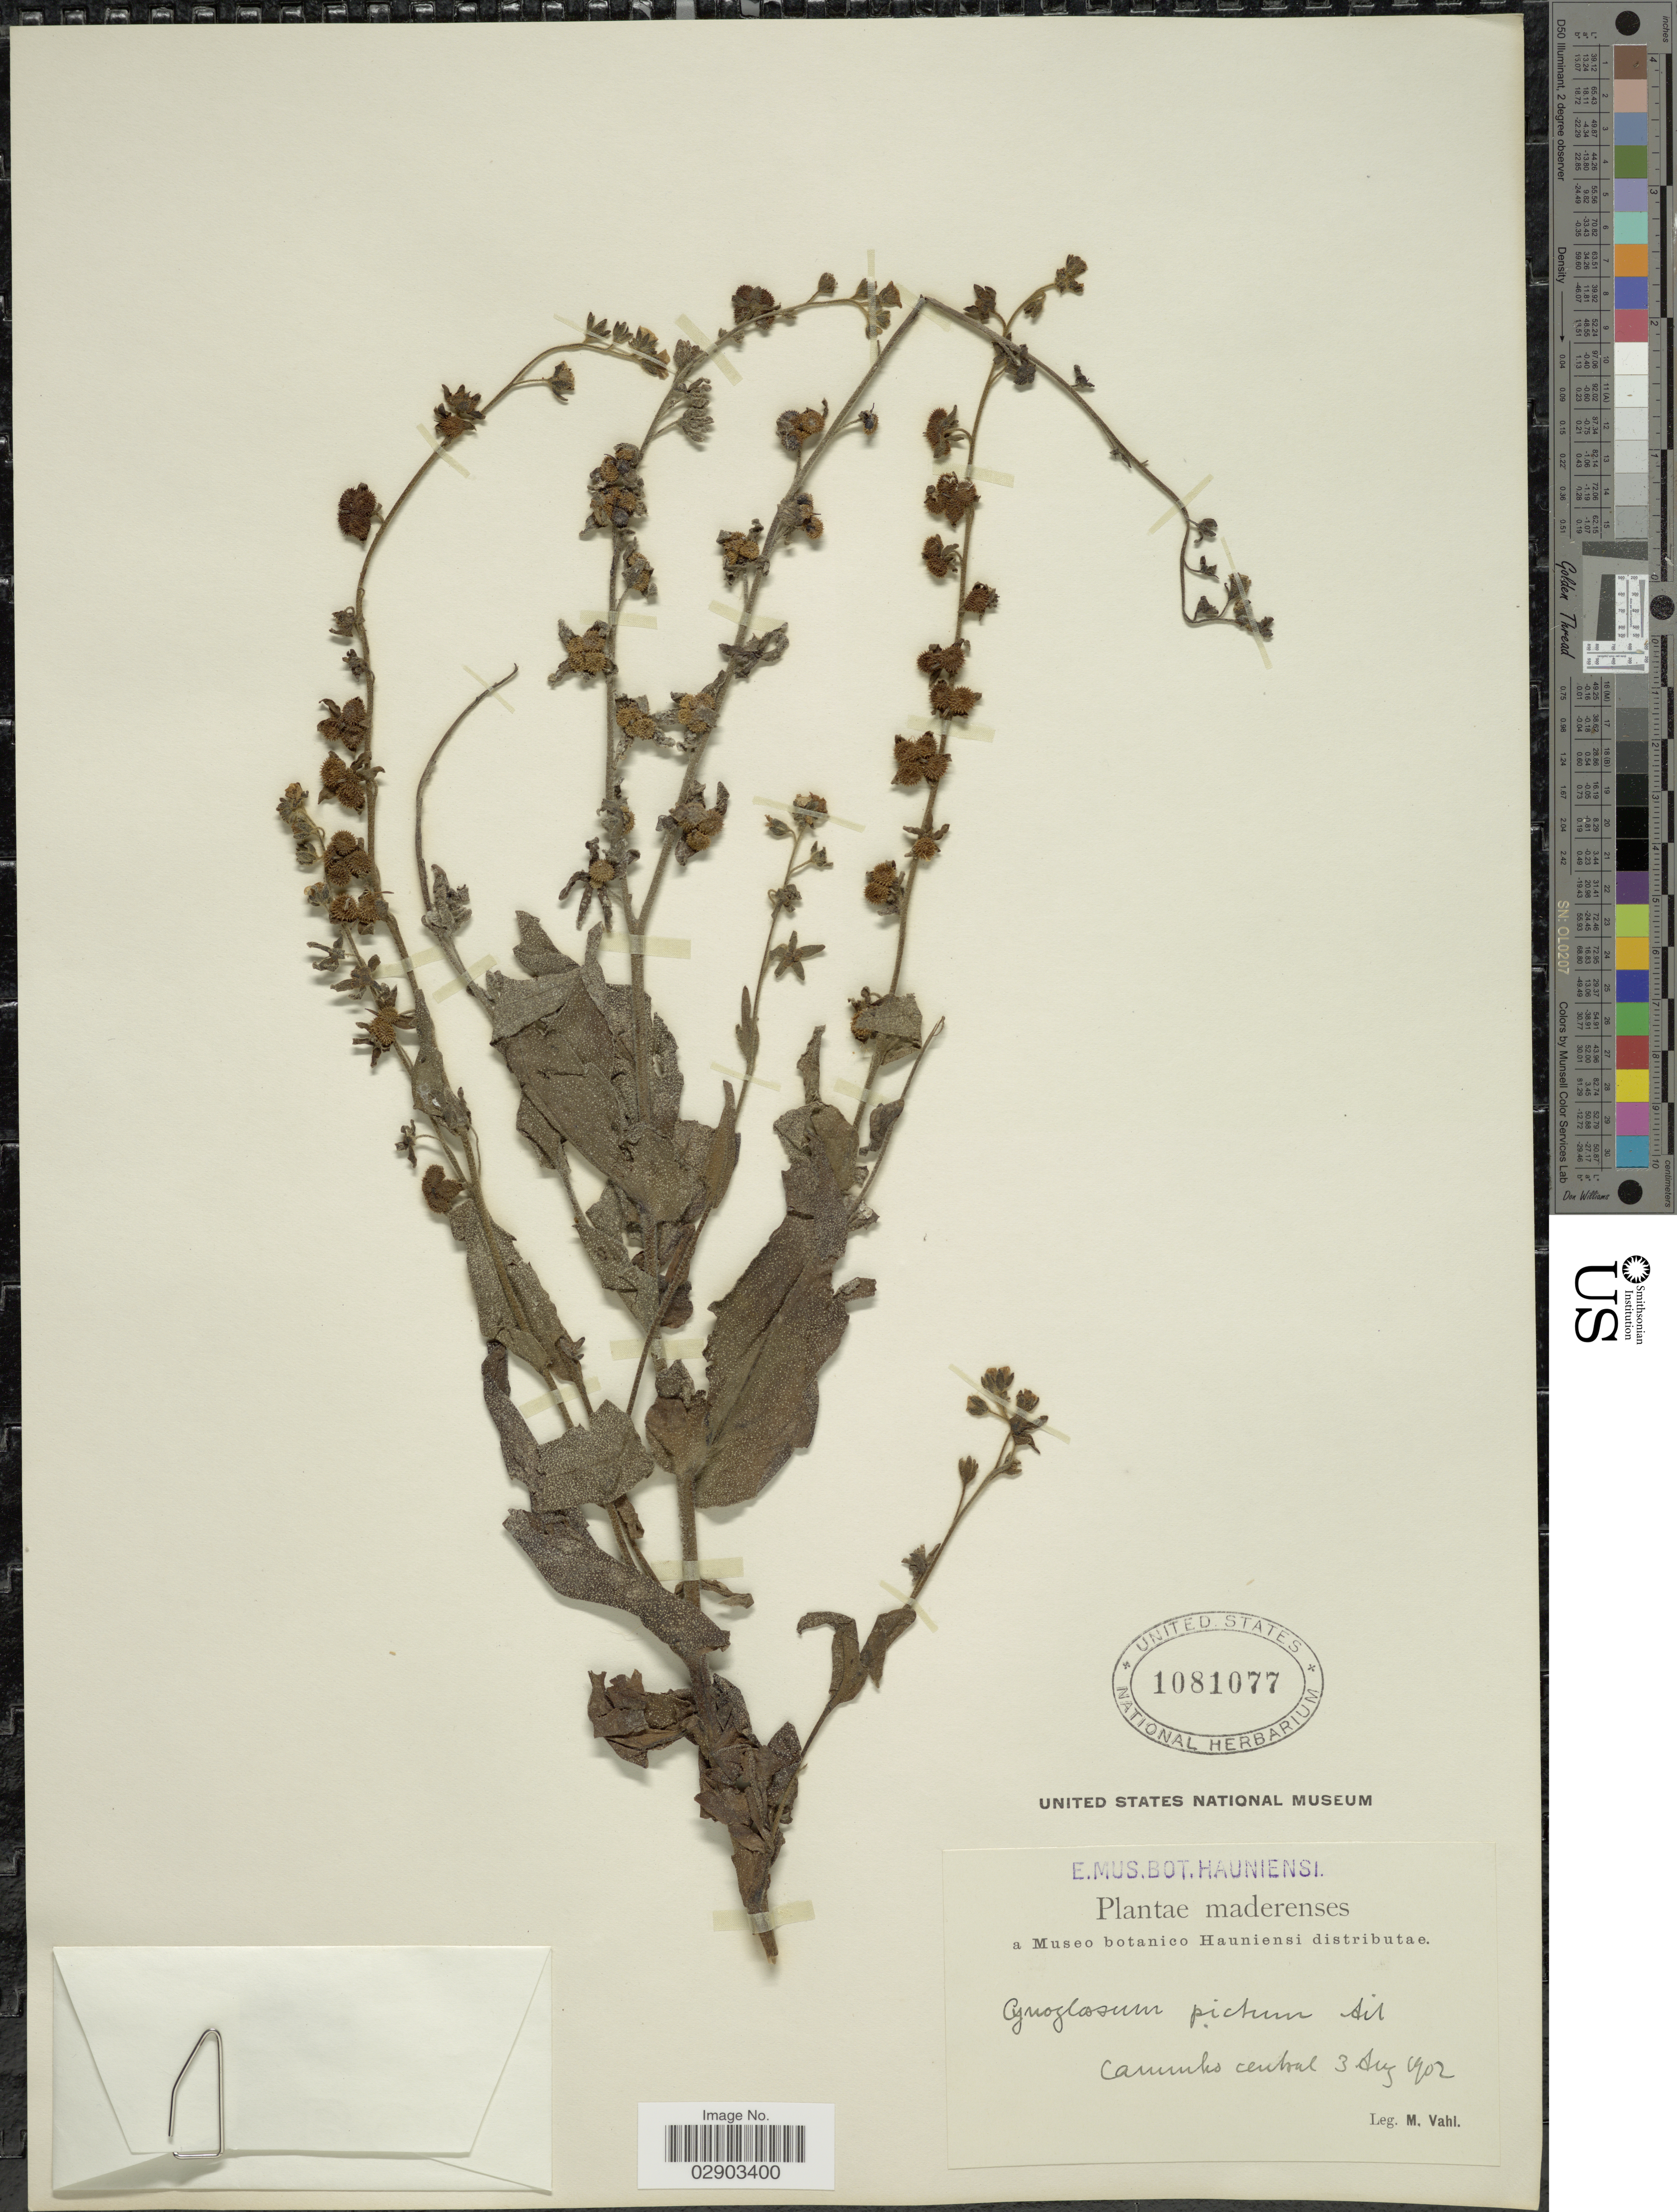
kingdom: Plantae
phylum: Tracheophyta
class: Magnoliopsida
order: Boraginales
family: Boraginaceae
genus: Cynoglossum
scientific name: Cynoglossum creticum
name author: Mill.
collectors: M. Vahl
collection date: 1902-08-03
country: Portugal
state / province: Madeira (Aut. Reg.)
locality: Maderenses. Caminho central.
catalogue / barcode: US 1081077